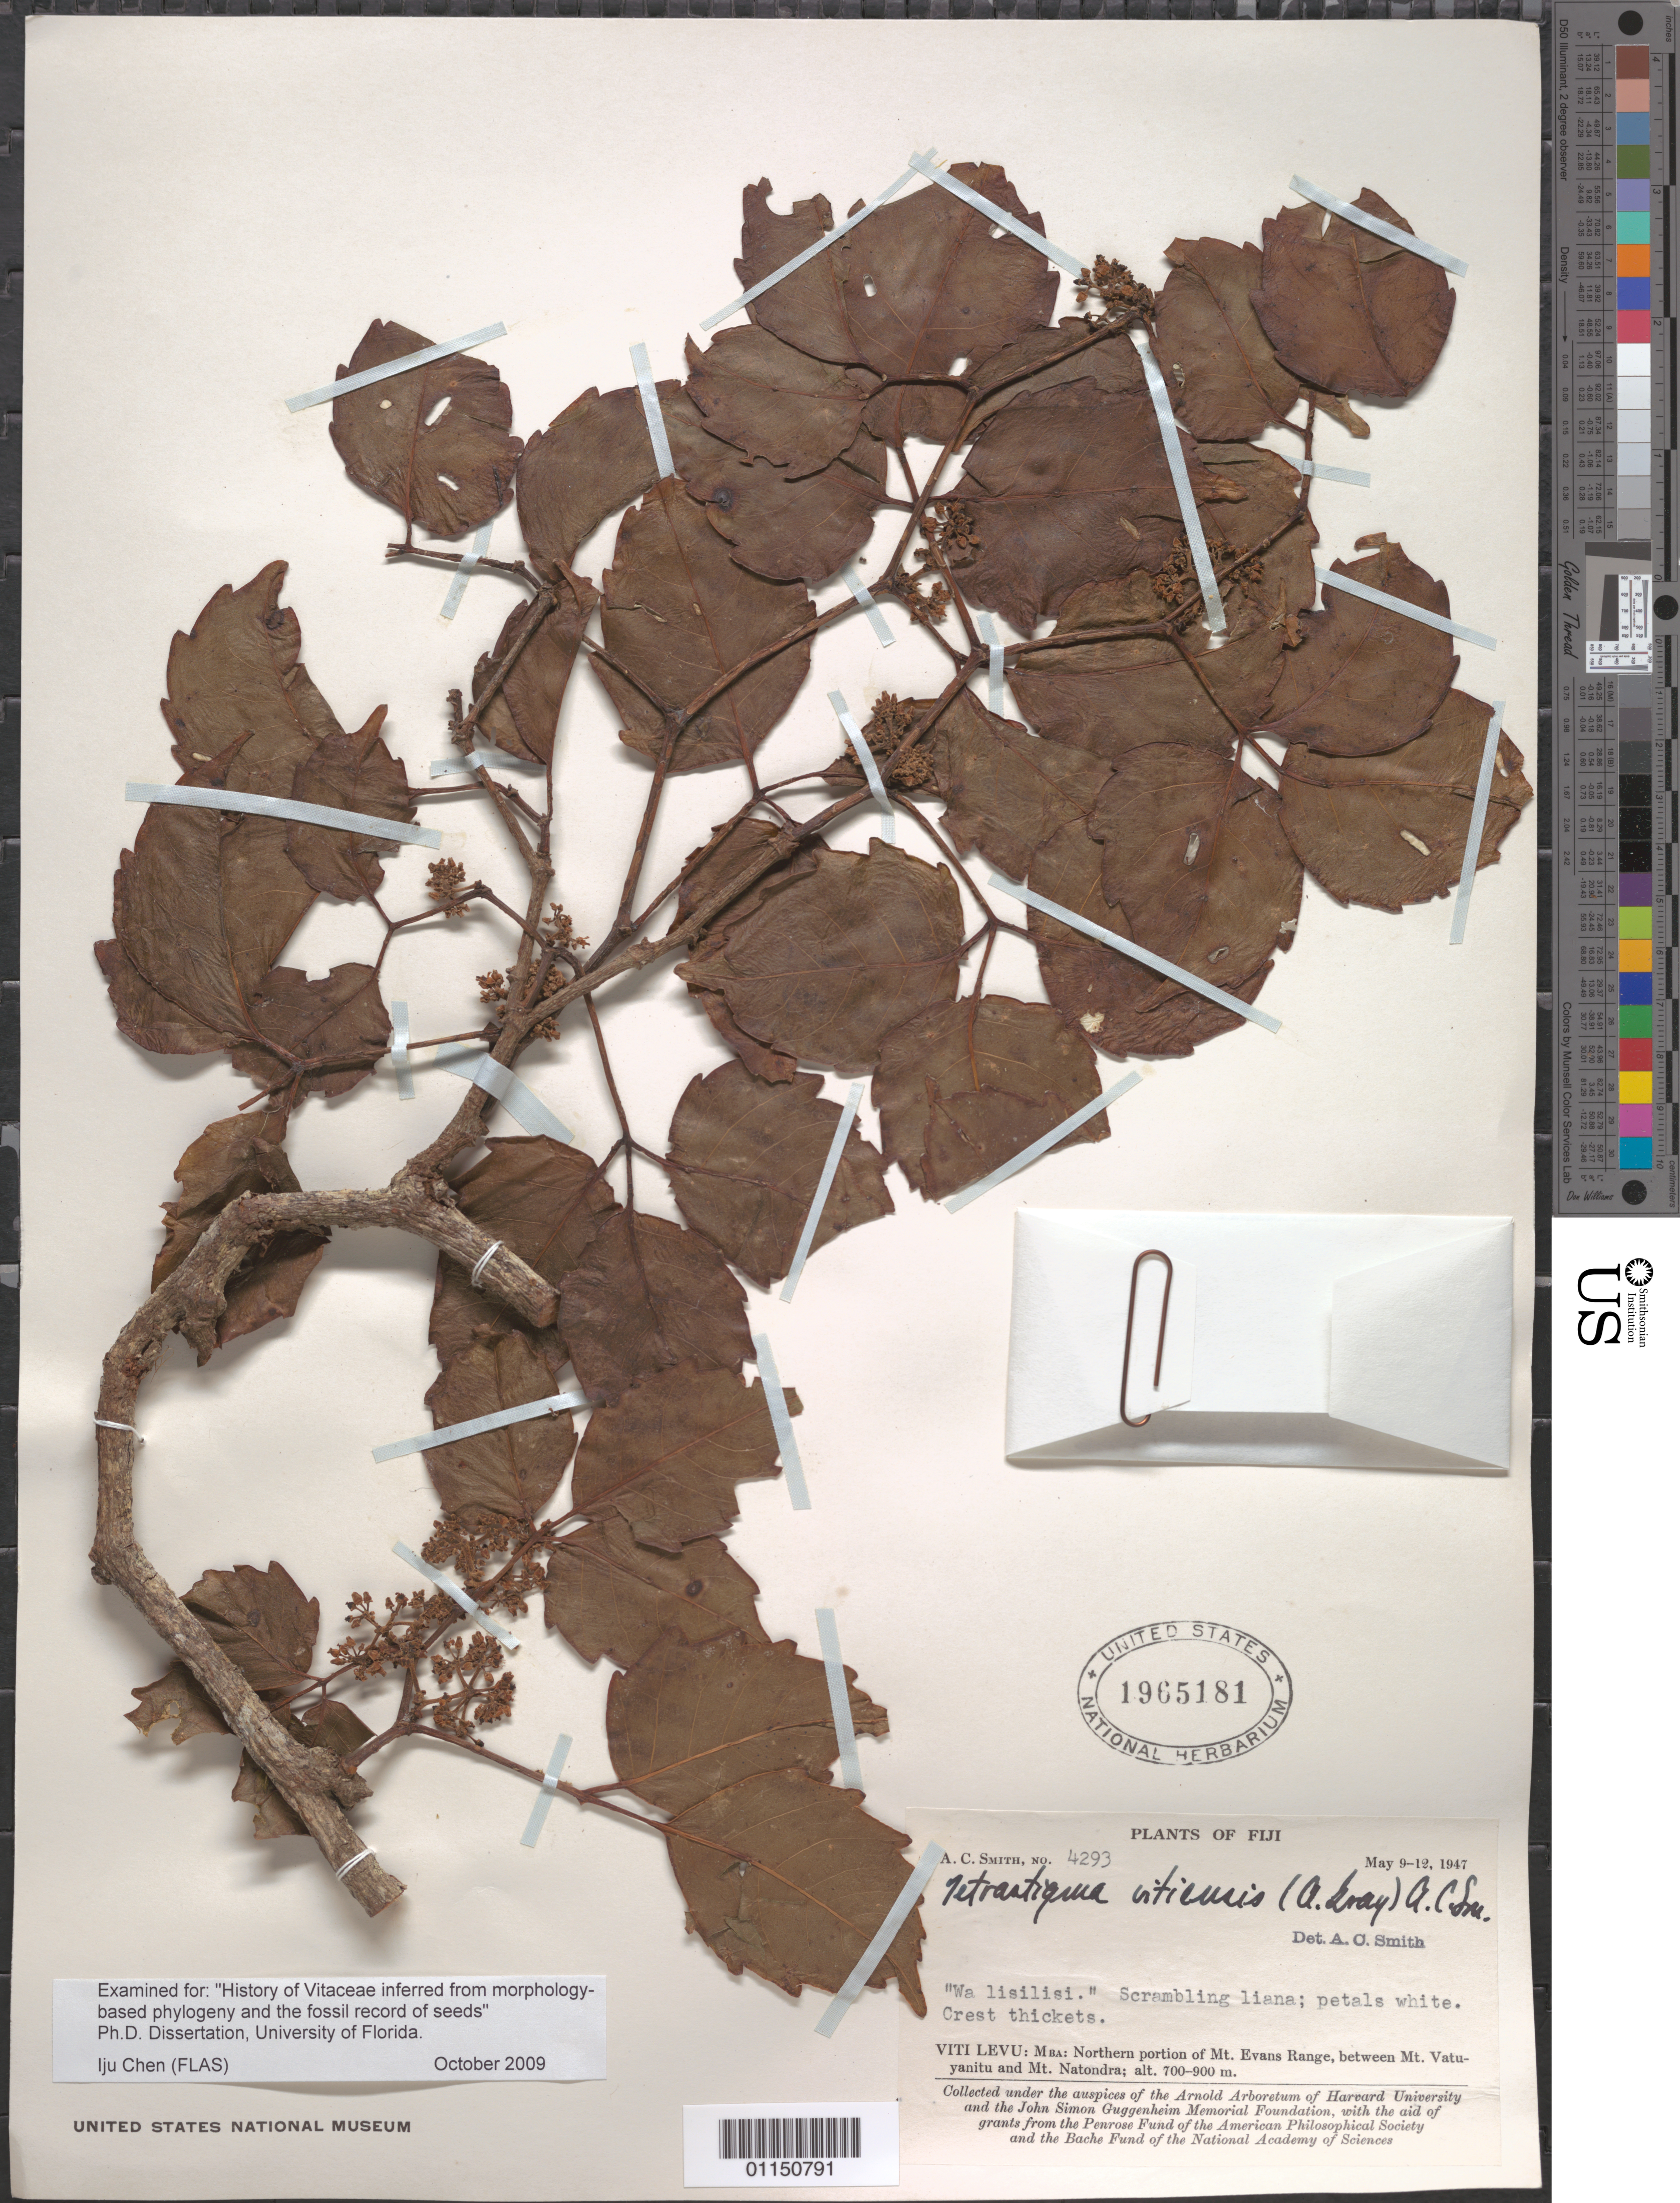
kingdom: Plantae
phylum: Tracheophyta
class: Magnoliopsida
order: Vitales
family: Vitaceae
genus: Tetrastigma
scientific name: Tetrastigma vitiensis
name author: (A. Gray) A.C. Sm.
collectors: A. C. Smith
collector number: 4293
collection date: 1947-05-09/1947-05-12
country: Fiji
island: Viti Levu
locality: MBA; Northern portion of Mt Evans Range, between Mt Vatuyanitu and Mt Natondra.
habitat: Scrambling liana. Crest thickets.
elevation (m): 700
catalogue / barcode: US 1965181